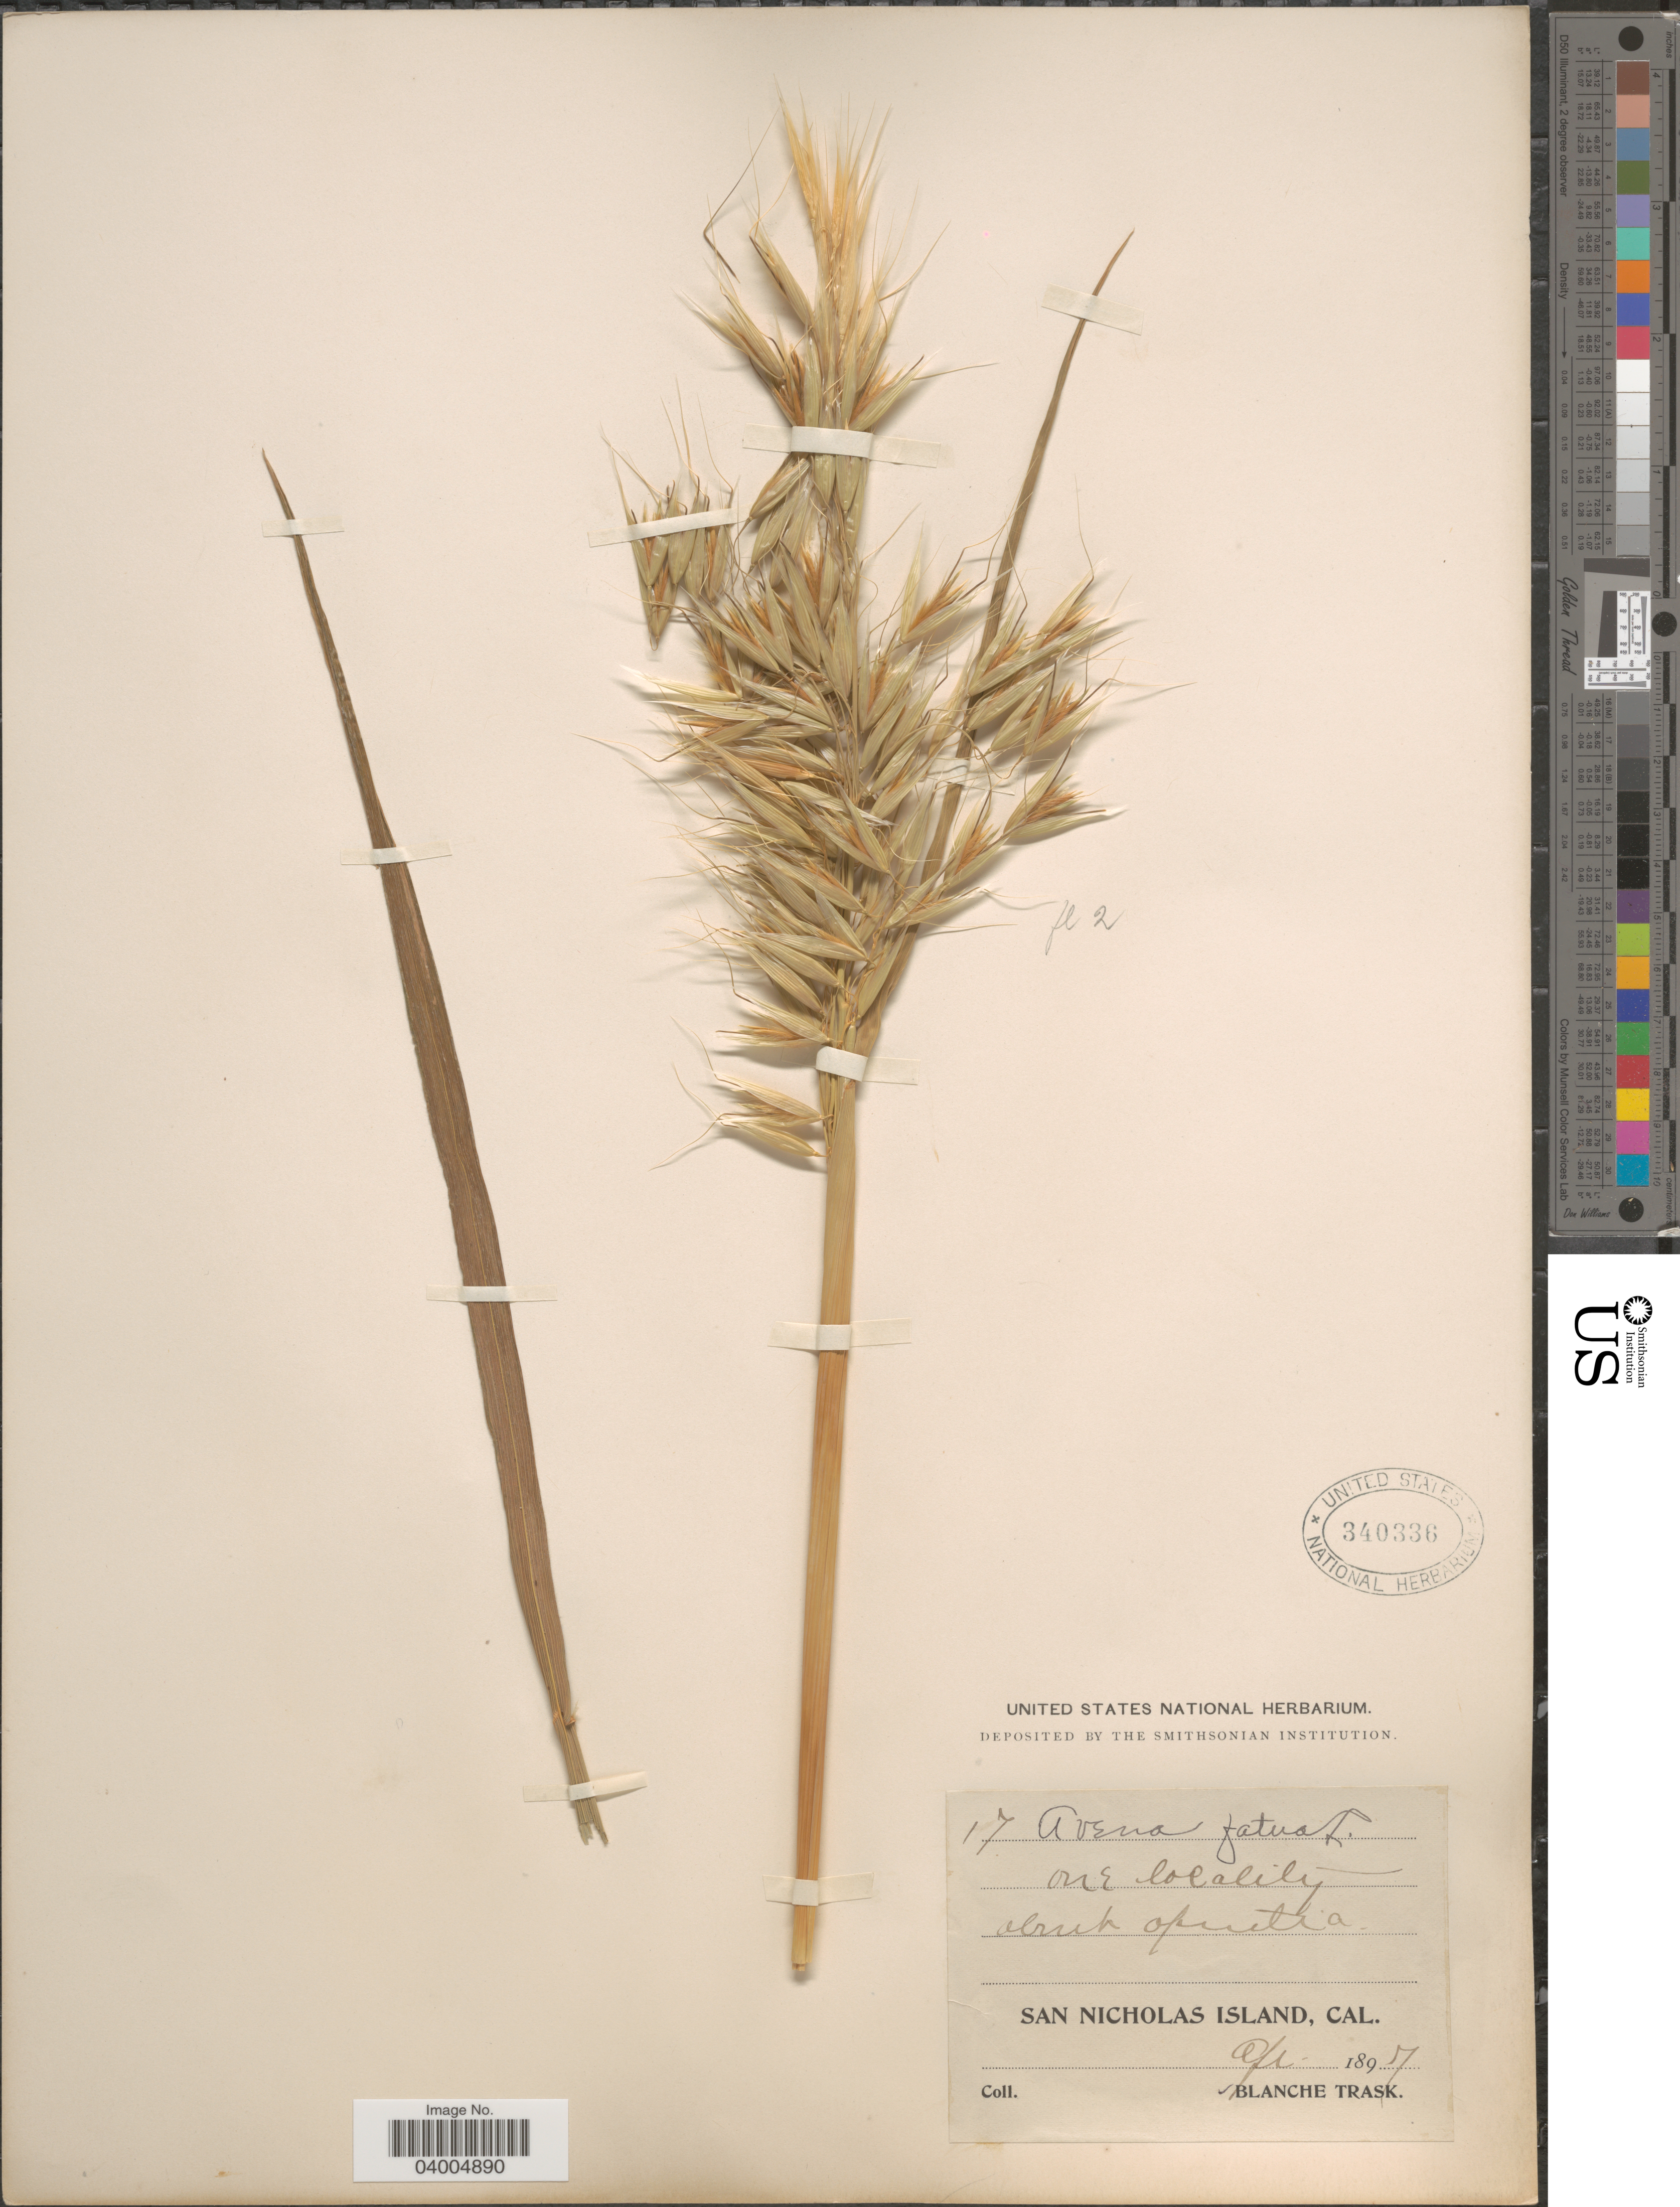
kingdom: Plantae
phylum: Tracheophyta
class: Liliopsida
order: Poales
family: Poaceae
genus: Avena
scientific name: Avena fatua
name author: L.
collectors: B. Trask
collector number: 17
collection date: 1897-04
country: United States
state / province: California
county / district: Ventura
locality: San Nicholas Island.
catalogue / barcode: US 340336